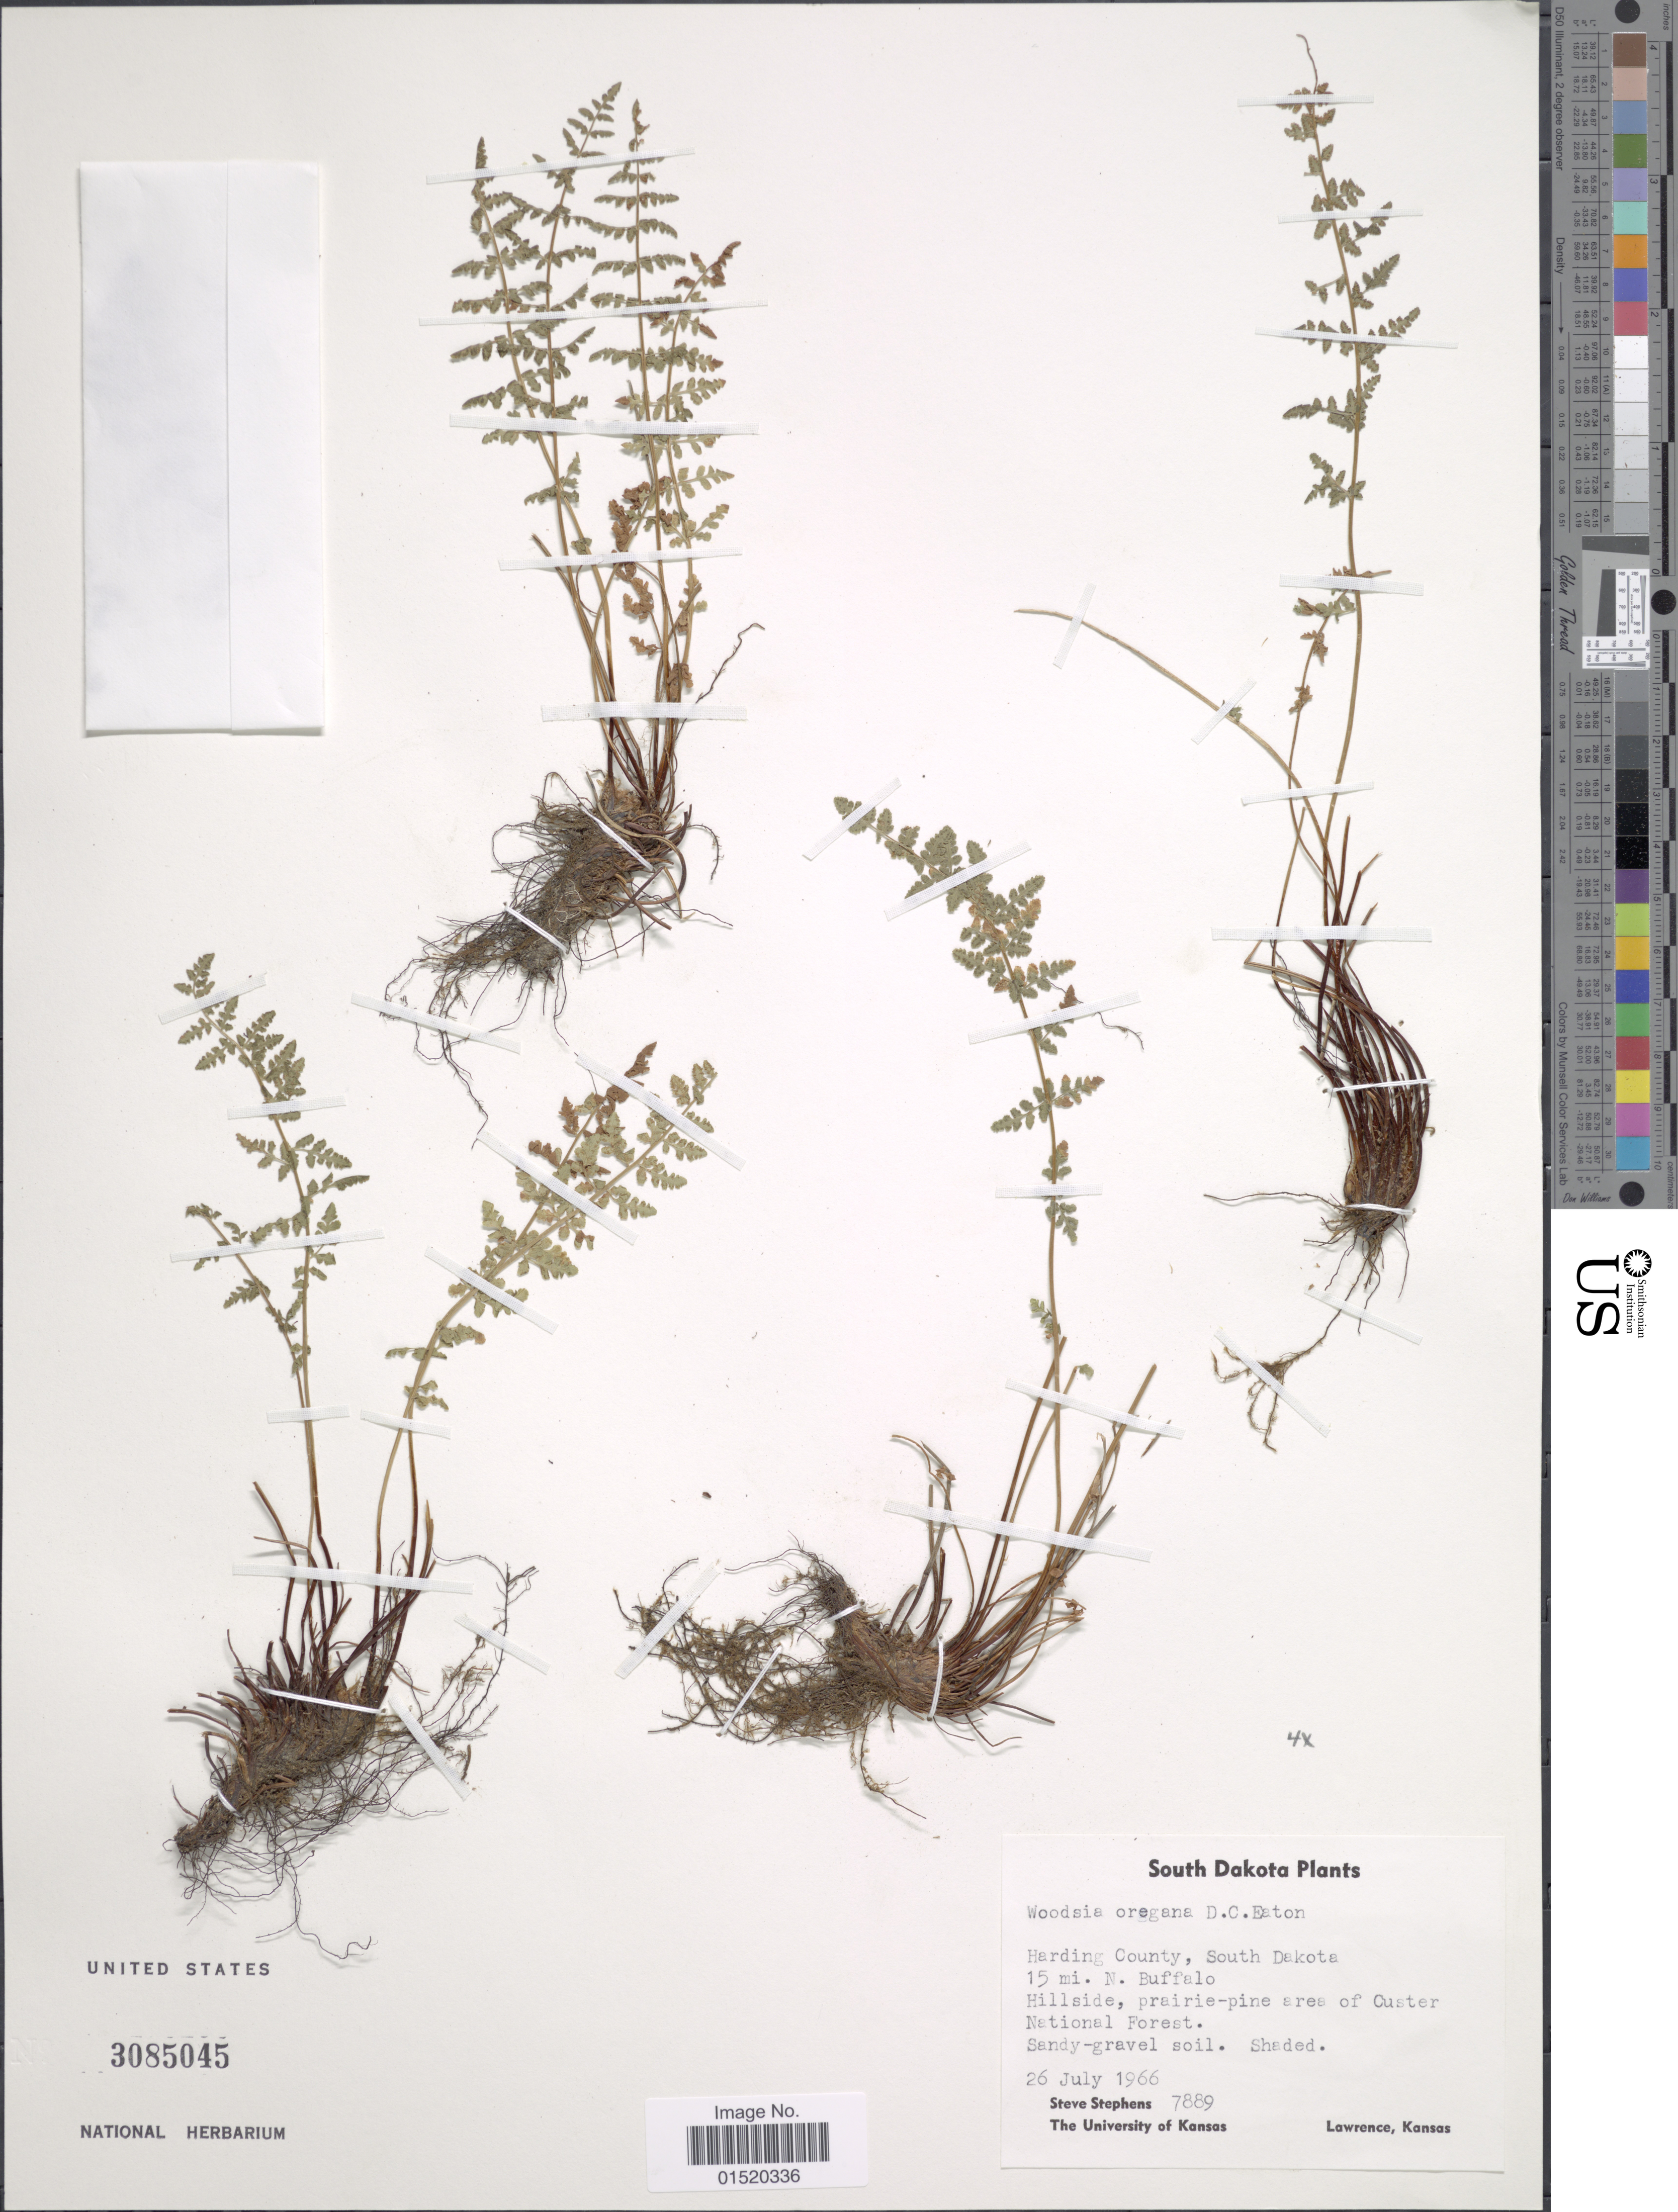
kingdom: Plantae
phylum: Tracheophyta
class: Polypodiopsida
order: Polypodiales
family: Woodsiaceae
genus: Woodsia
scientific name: Woodsia oregana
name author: D.C. Eaton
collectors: S. Stephens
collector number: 7889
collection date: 1966-07-26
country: United States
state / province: South Dakota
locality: Harding County, 15 mi. N. Buffalo, Hillside, prairie-pine area of Custer National Forest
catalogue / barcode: US 3085045